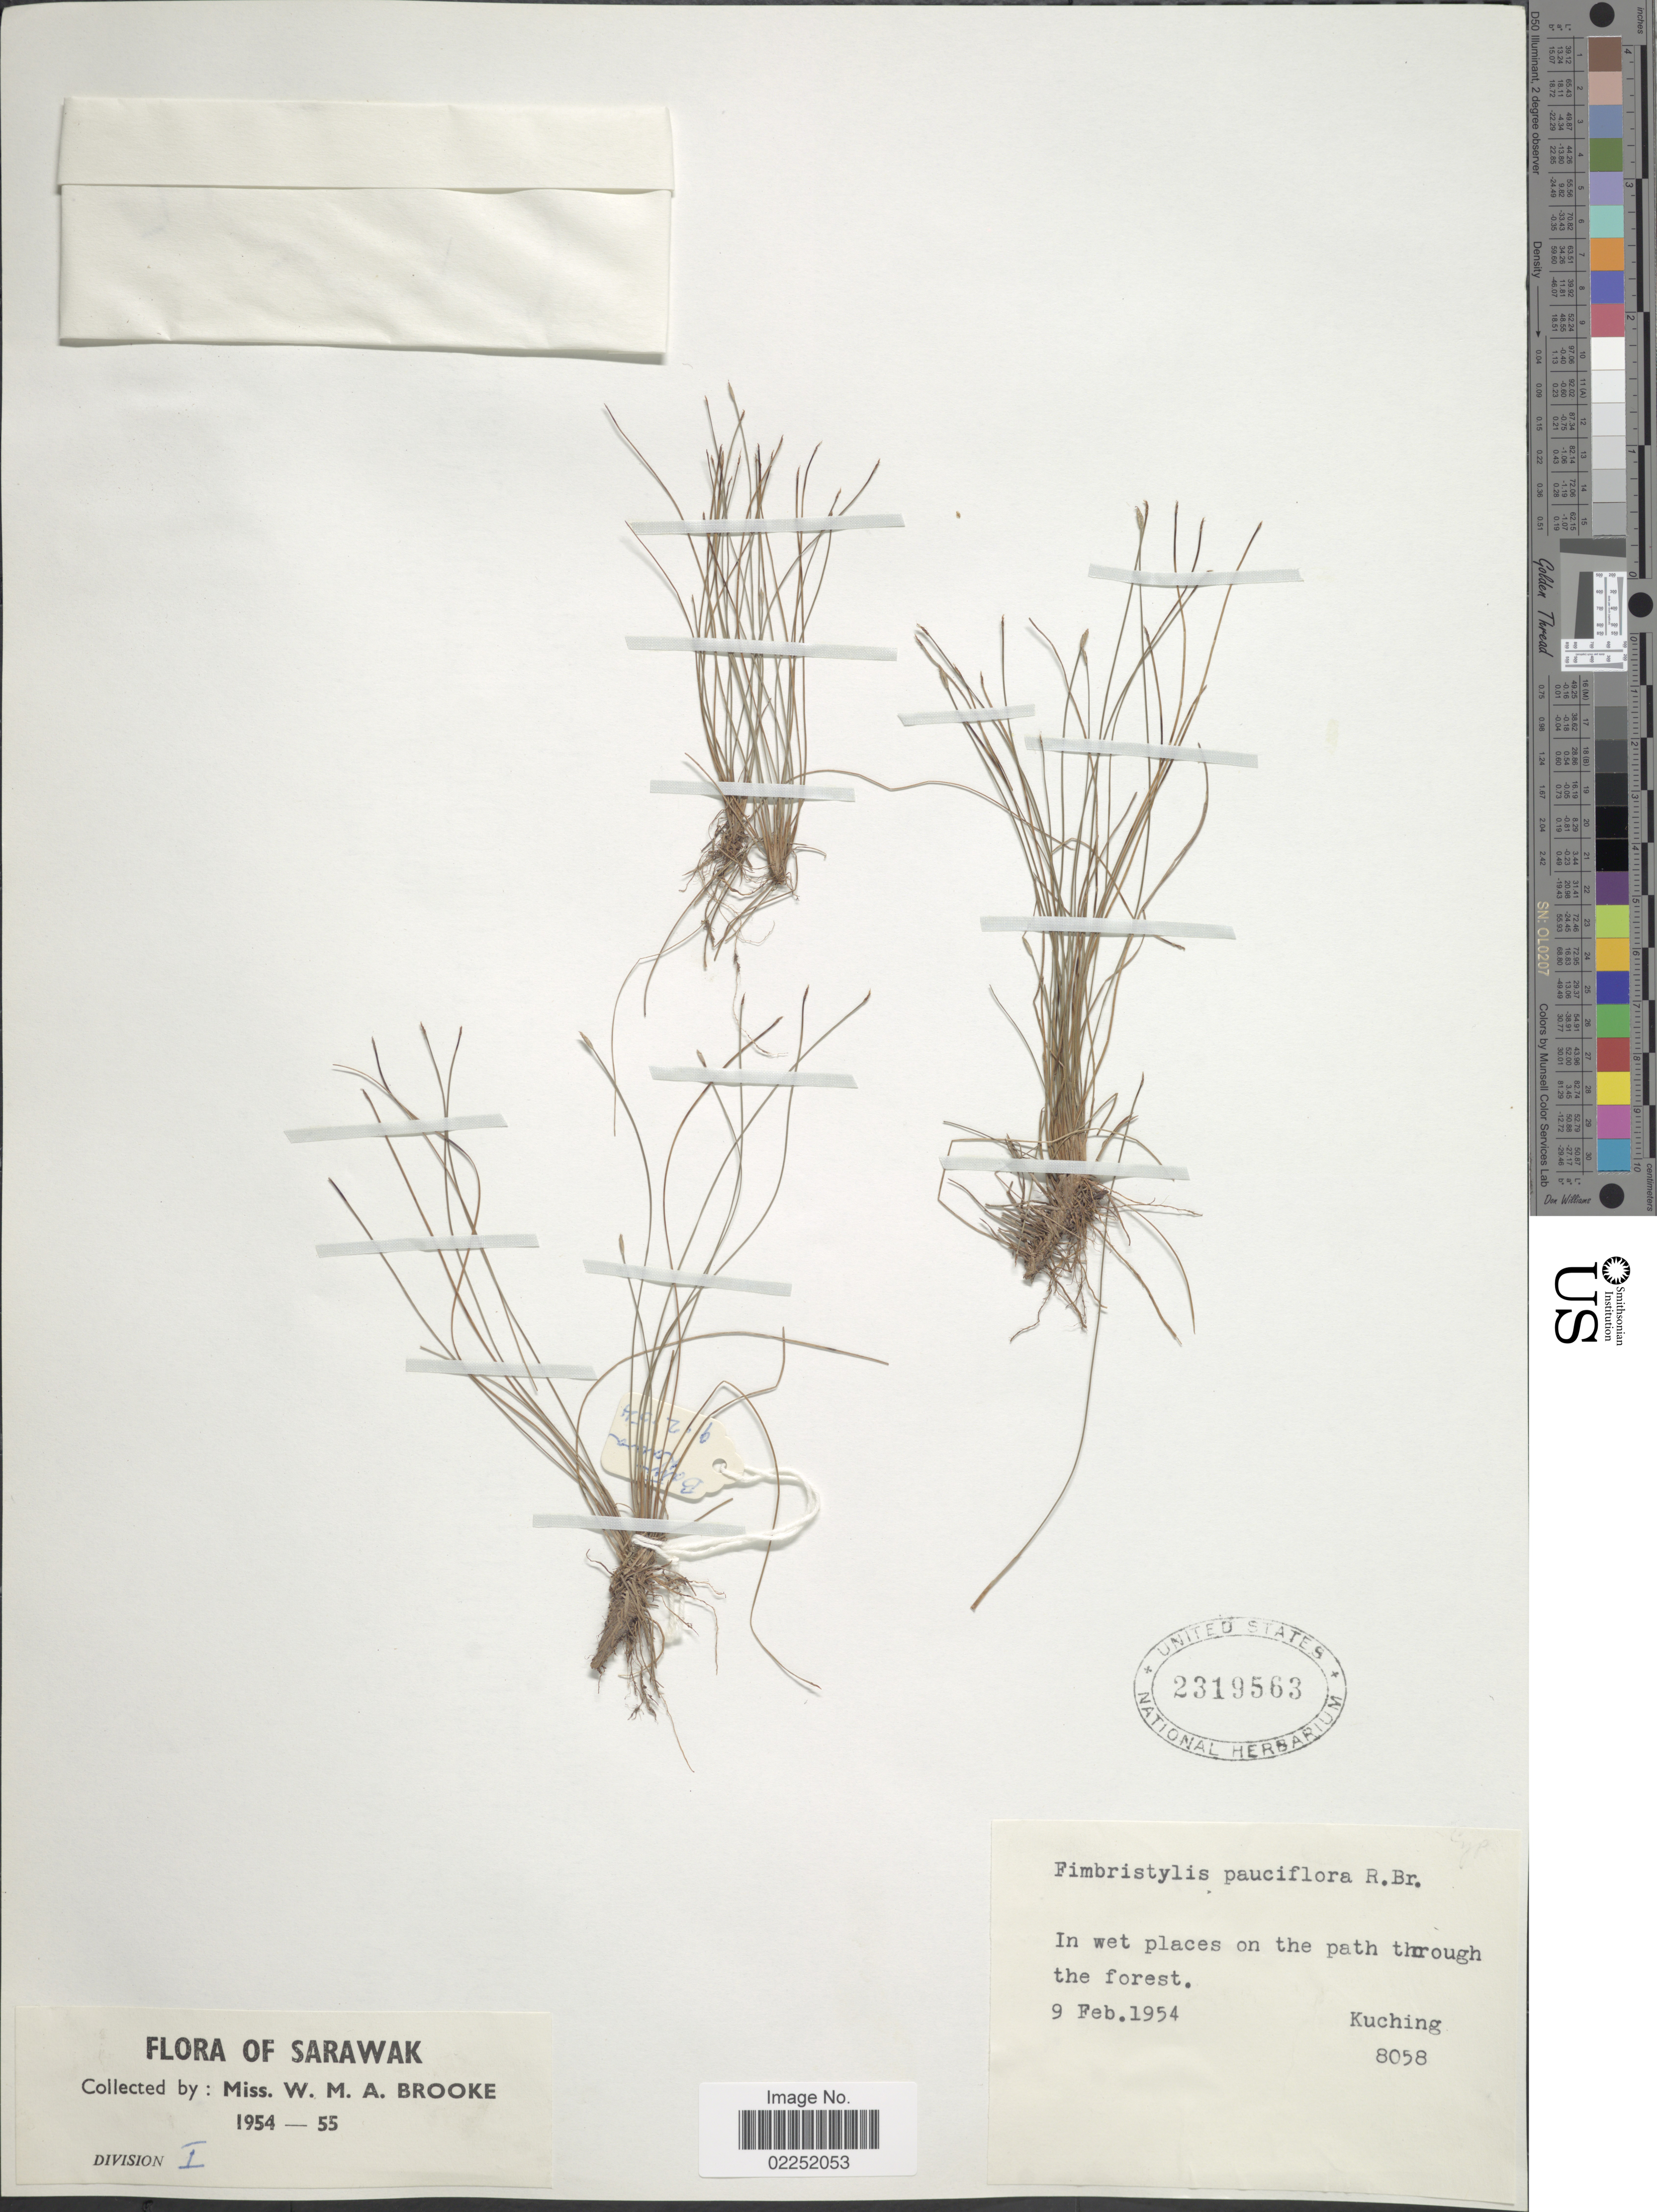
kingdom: Plantae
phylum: Tracheophyta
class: Liliopsida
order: Poales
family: Cyperaceae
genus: Fimbristylis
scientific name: Fimbristylis pauciflora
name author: R. Br.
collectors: W. Brooke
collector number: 8058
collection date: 1954-02-09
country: Malaysia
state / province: Sarawak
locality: In wet places on the path through the forest, Kuching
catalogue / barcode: US 2319563